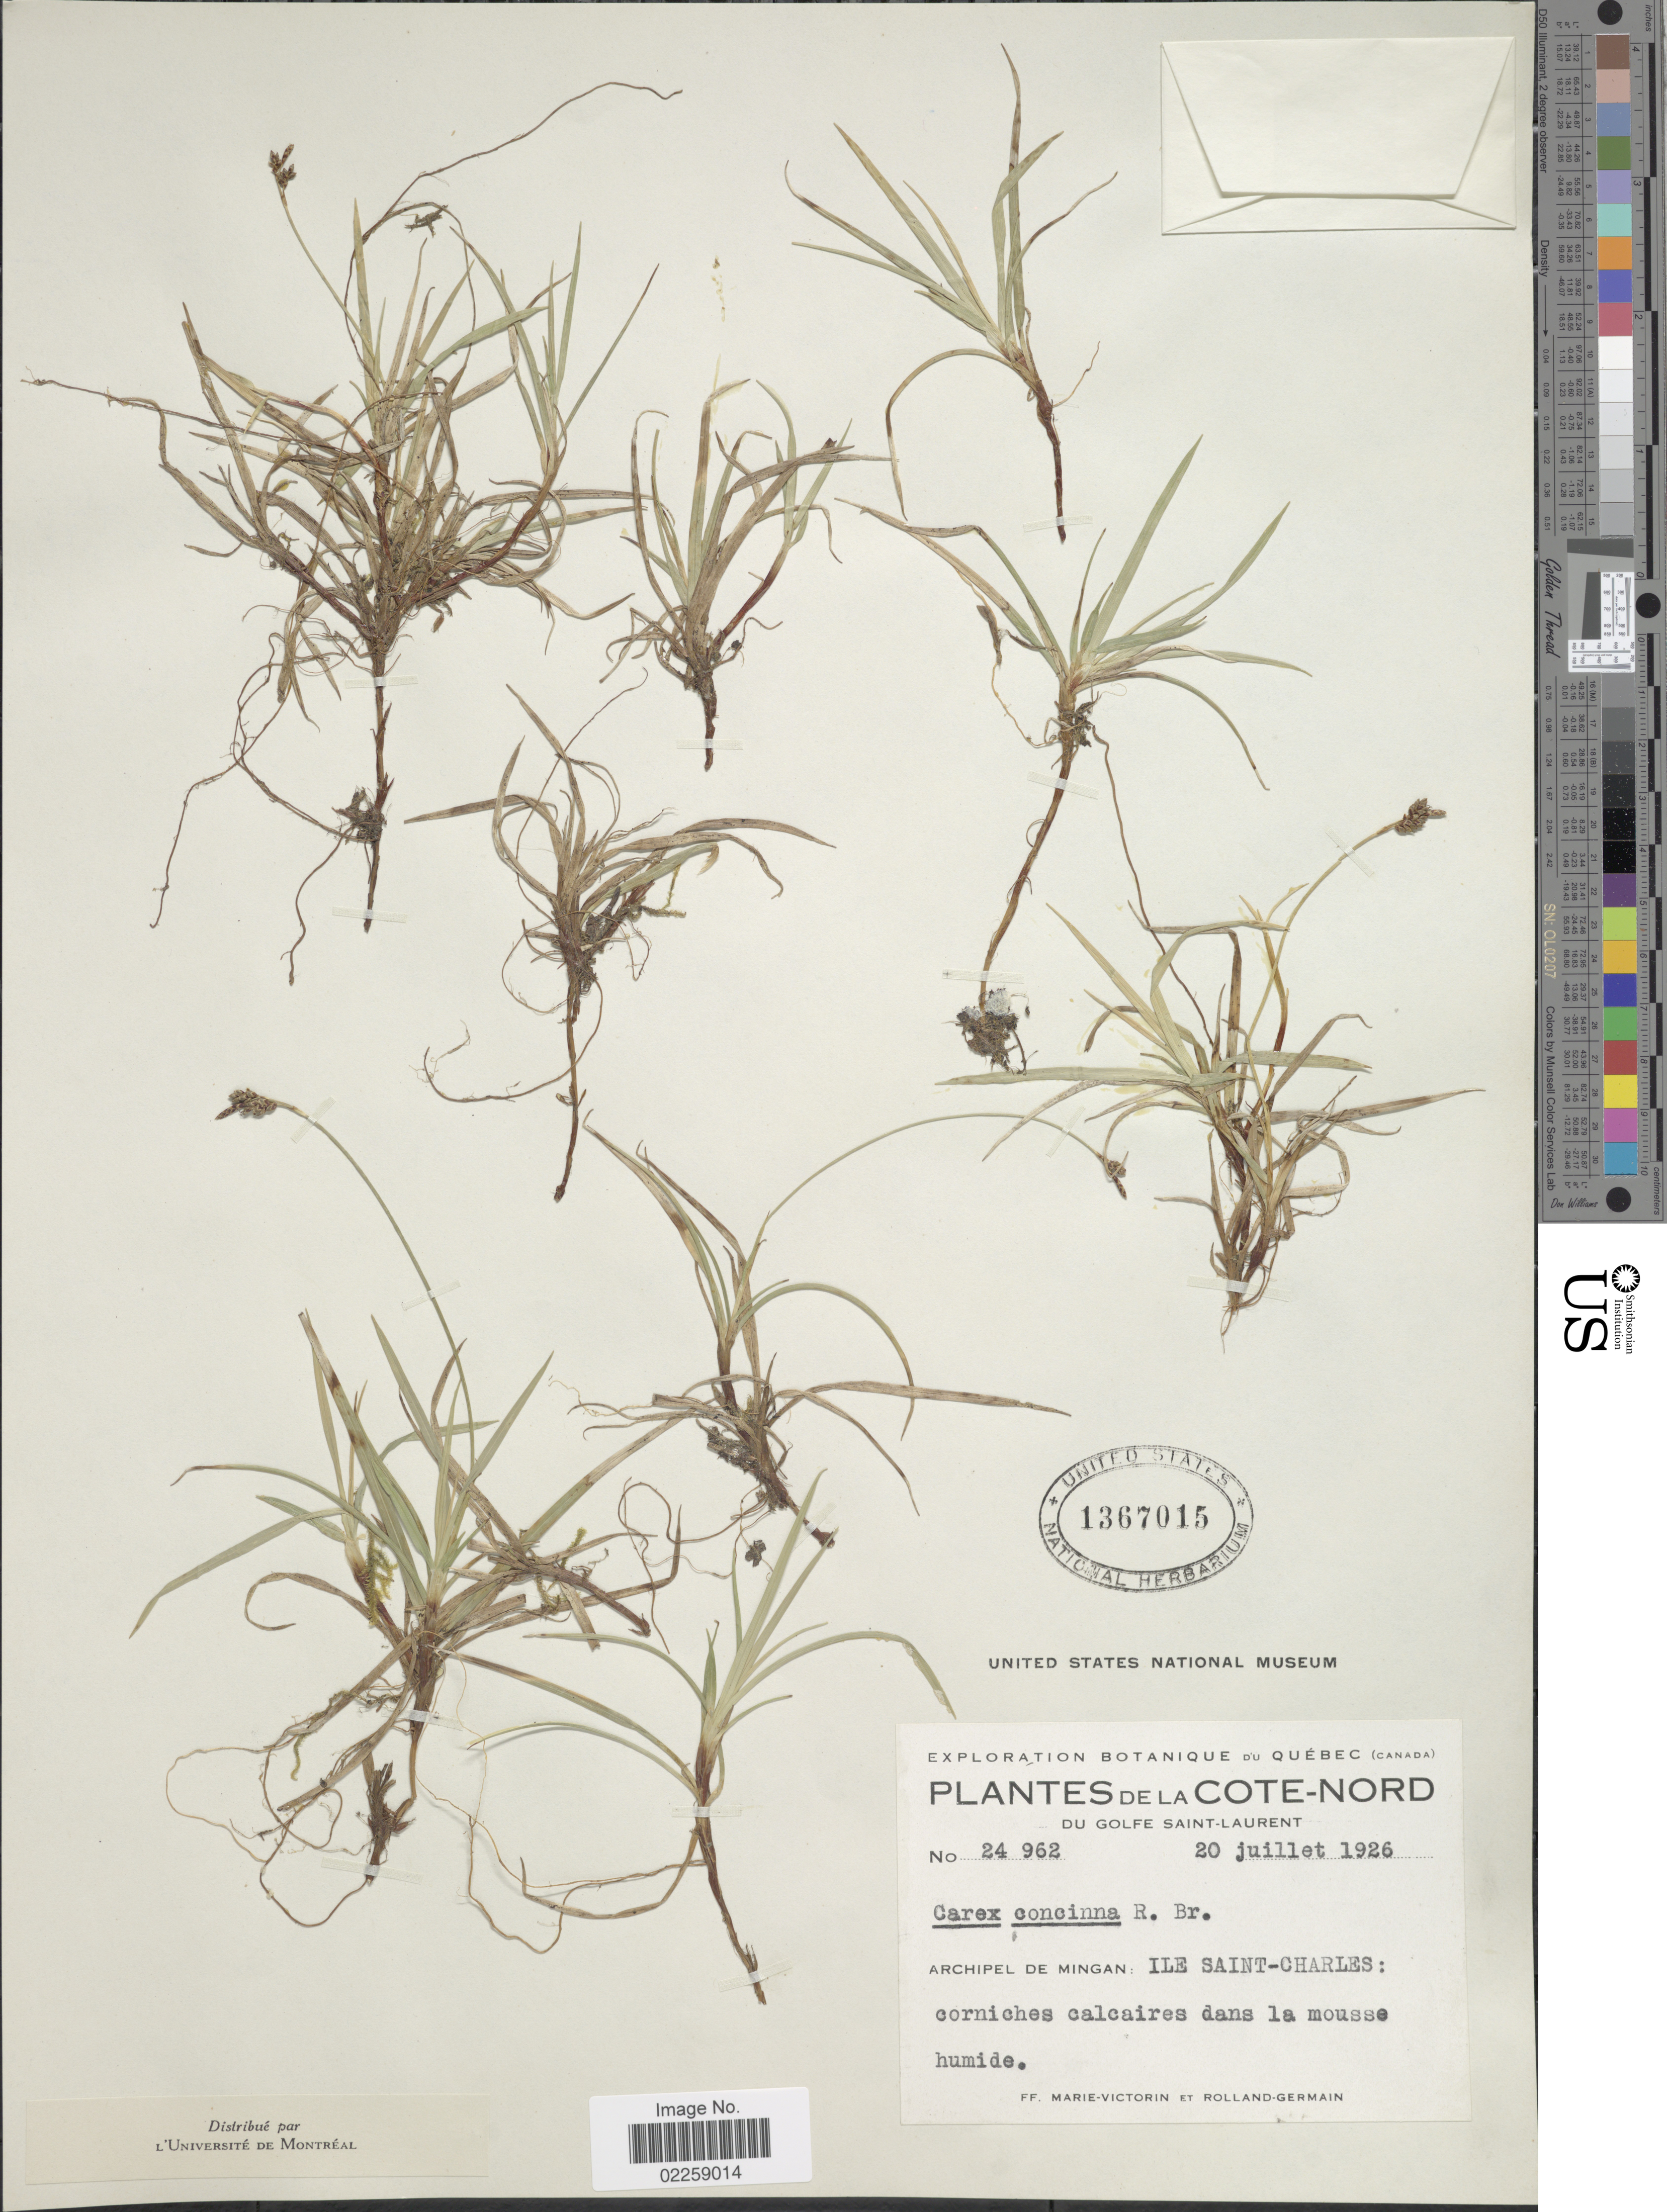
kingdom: Plantae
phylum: Tracheophyta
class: Liliopsida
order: Poales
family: Cyperaceae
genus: Carex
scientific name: Carex concinna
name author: R. Br.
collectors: F. Marie-Victorin & Rolland-Germain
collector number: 24962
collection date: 1926-07-20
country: Canada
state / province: Quebec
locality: De la Cote-Nord, Du Golfe Saint-Laurent, Archipel de Mingan: Ile Saint-Charles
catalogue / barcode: US 1367015